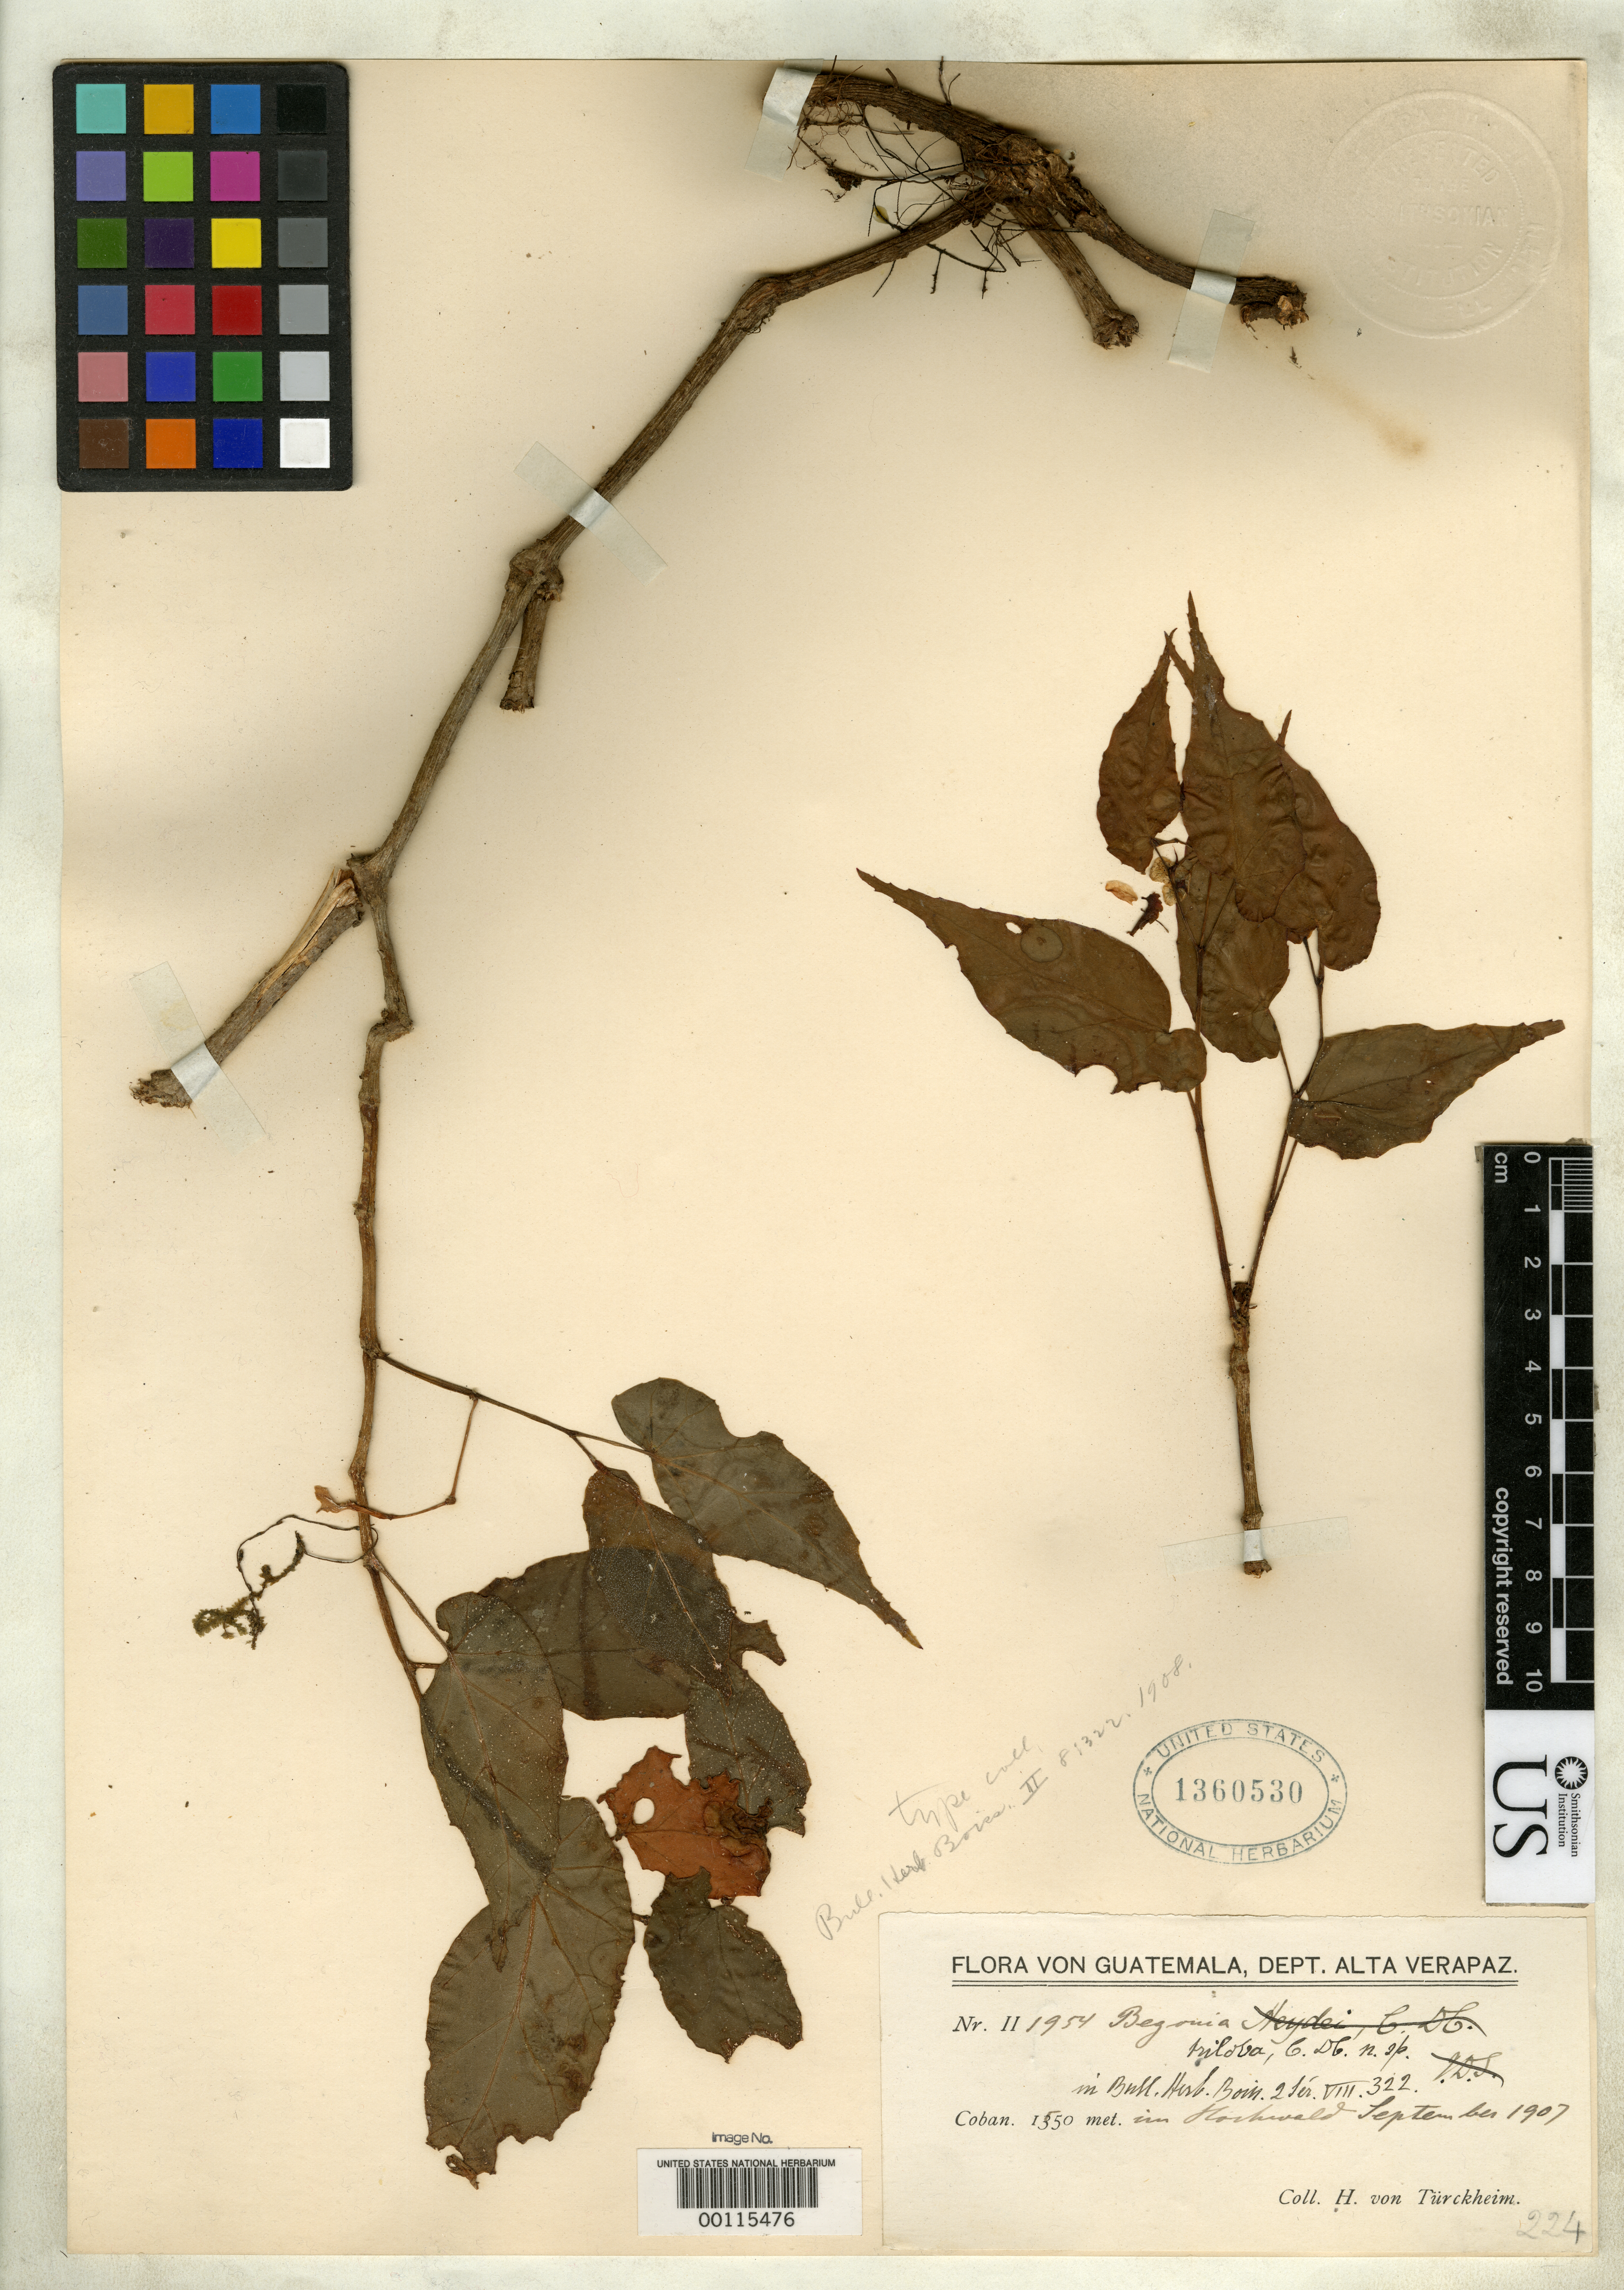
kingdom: Plantae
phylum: Tracheophyta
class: Magnoliopsida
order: Cucurbitales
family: Begoniaceae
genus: Begonia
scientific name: Begonia triloba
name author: C. DC.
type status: Isotype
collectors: H. von Türckheim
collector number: II 1954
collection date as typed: Sep 1907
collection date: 1907-09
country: Guatemala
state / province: Alta Verapaz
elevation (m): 1550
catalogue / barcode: US 1360530